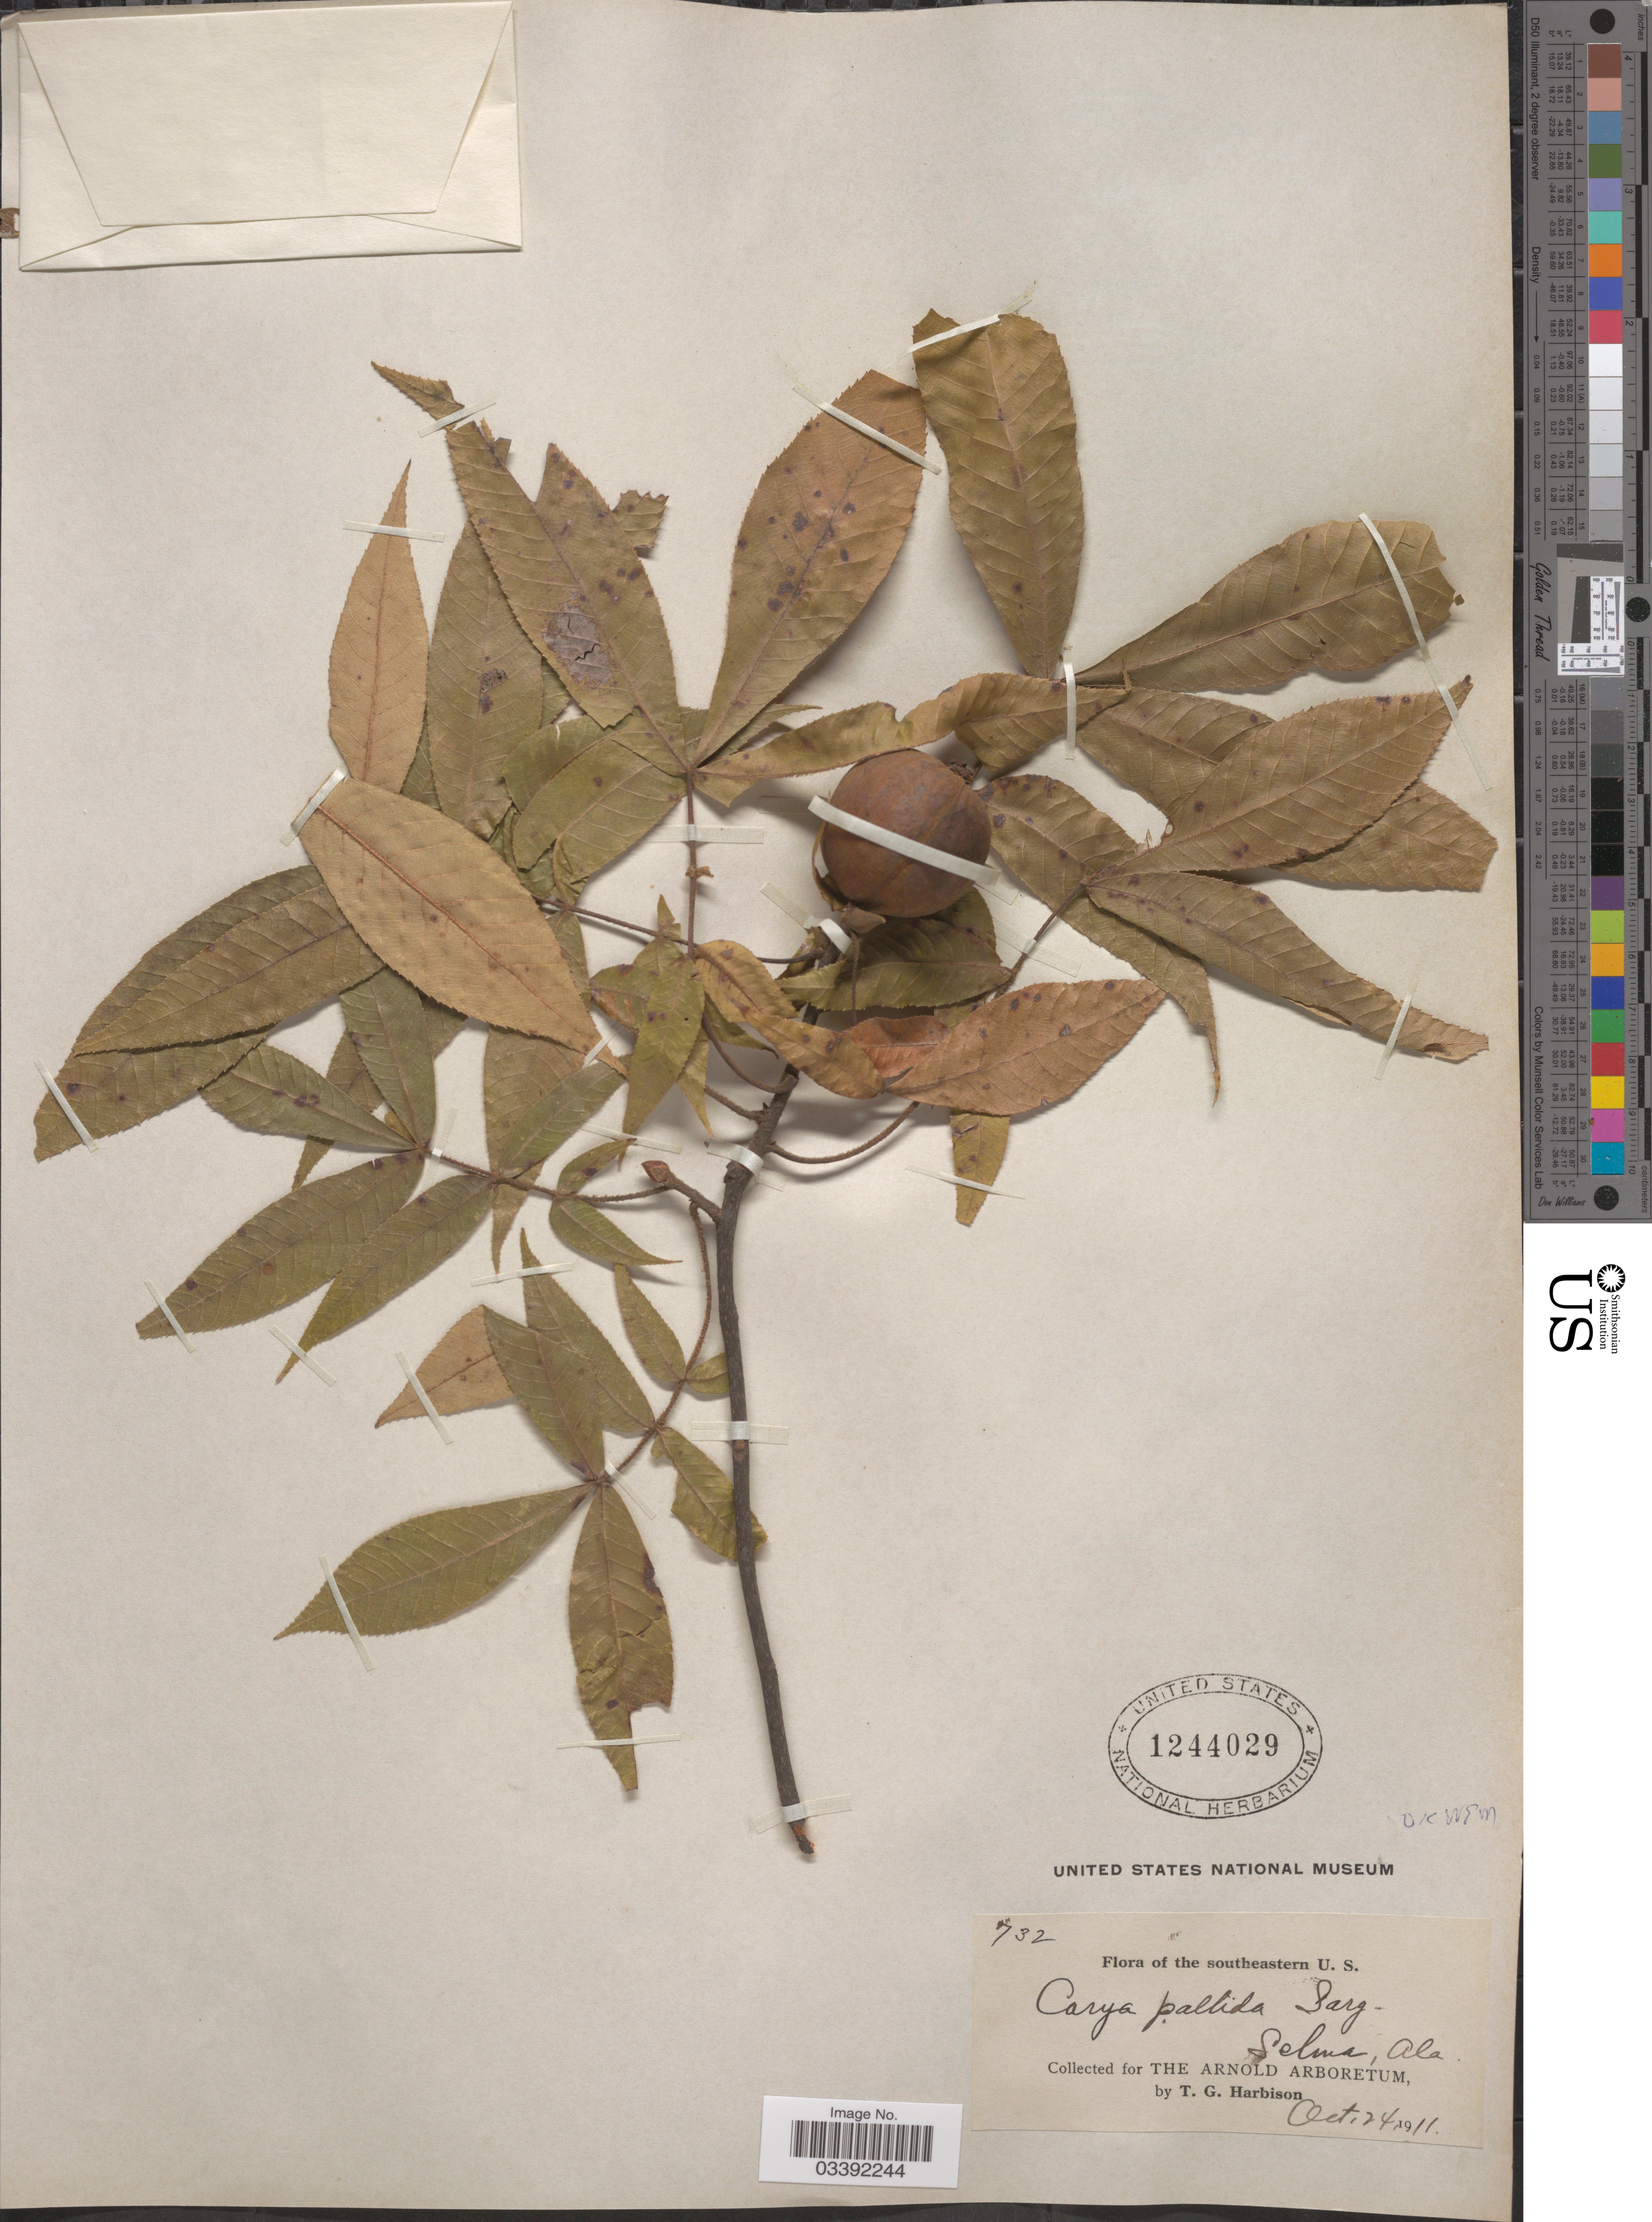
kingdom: Plantae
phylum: Tracheophyta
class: Magnoliopsida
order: Fagales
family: Juglandaceae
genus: Carya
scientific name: Carya pallida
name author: (Ashe) Engl. & Graebner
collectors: T. Harbison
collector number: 732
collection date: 1911-10-24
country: United States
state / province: Alabama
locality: Selma.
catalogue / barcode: US 1244029